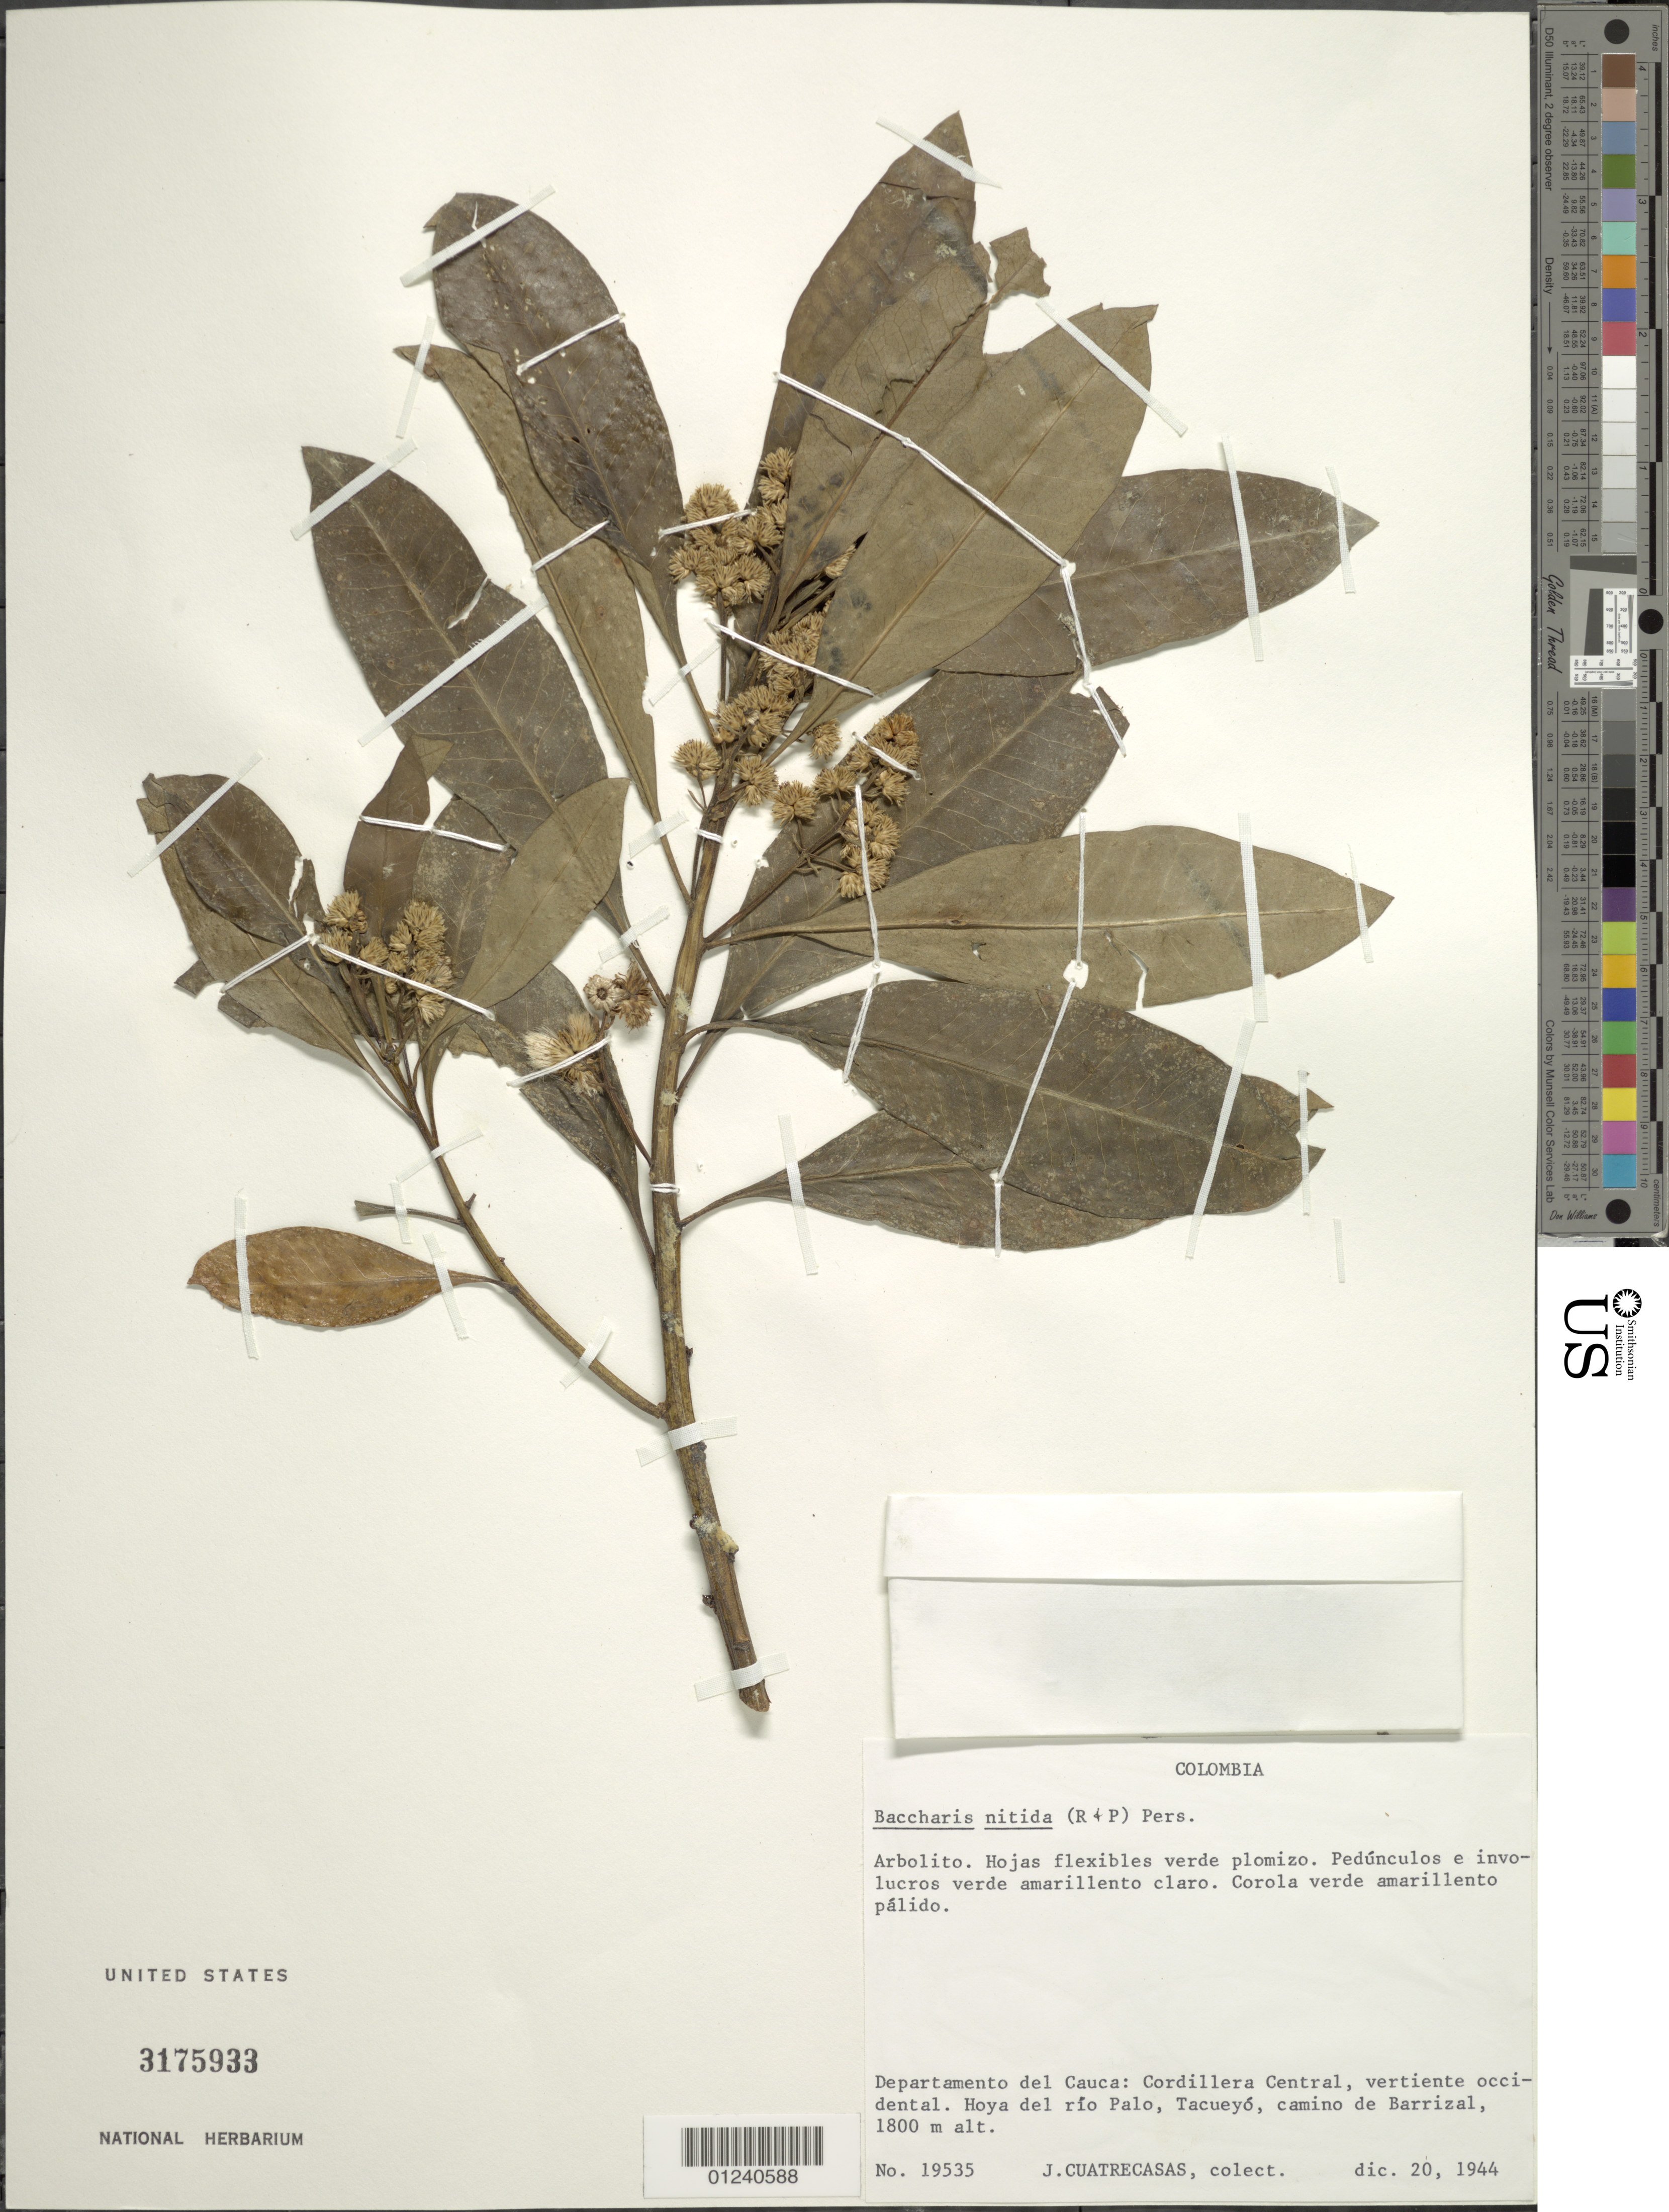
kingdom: Plantae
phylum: Tracheophyta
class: Magnoliopsida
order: Asterales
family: Asteraceae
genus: Baccharis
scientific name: Baccharis nitida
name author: (Ruiz & Pav.) Pers.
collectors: J. Cuatrecasas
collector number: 19535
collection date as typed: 20 Dec 1944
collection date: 1944-12-20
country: Colombia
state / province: Cauca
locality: Cordillera Central, Vertiente Occidental; Hoya del Rio Palo, Tacueyo, Camino de Barrizal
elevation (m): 1800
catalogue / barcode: US 3175933